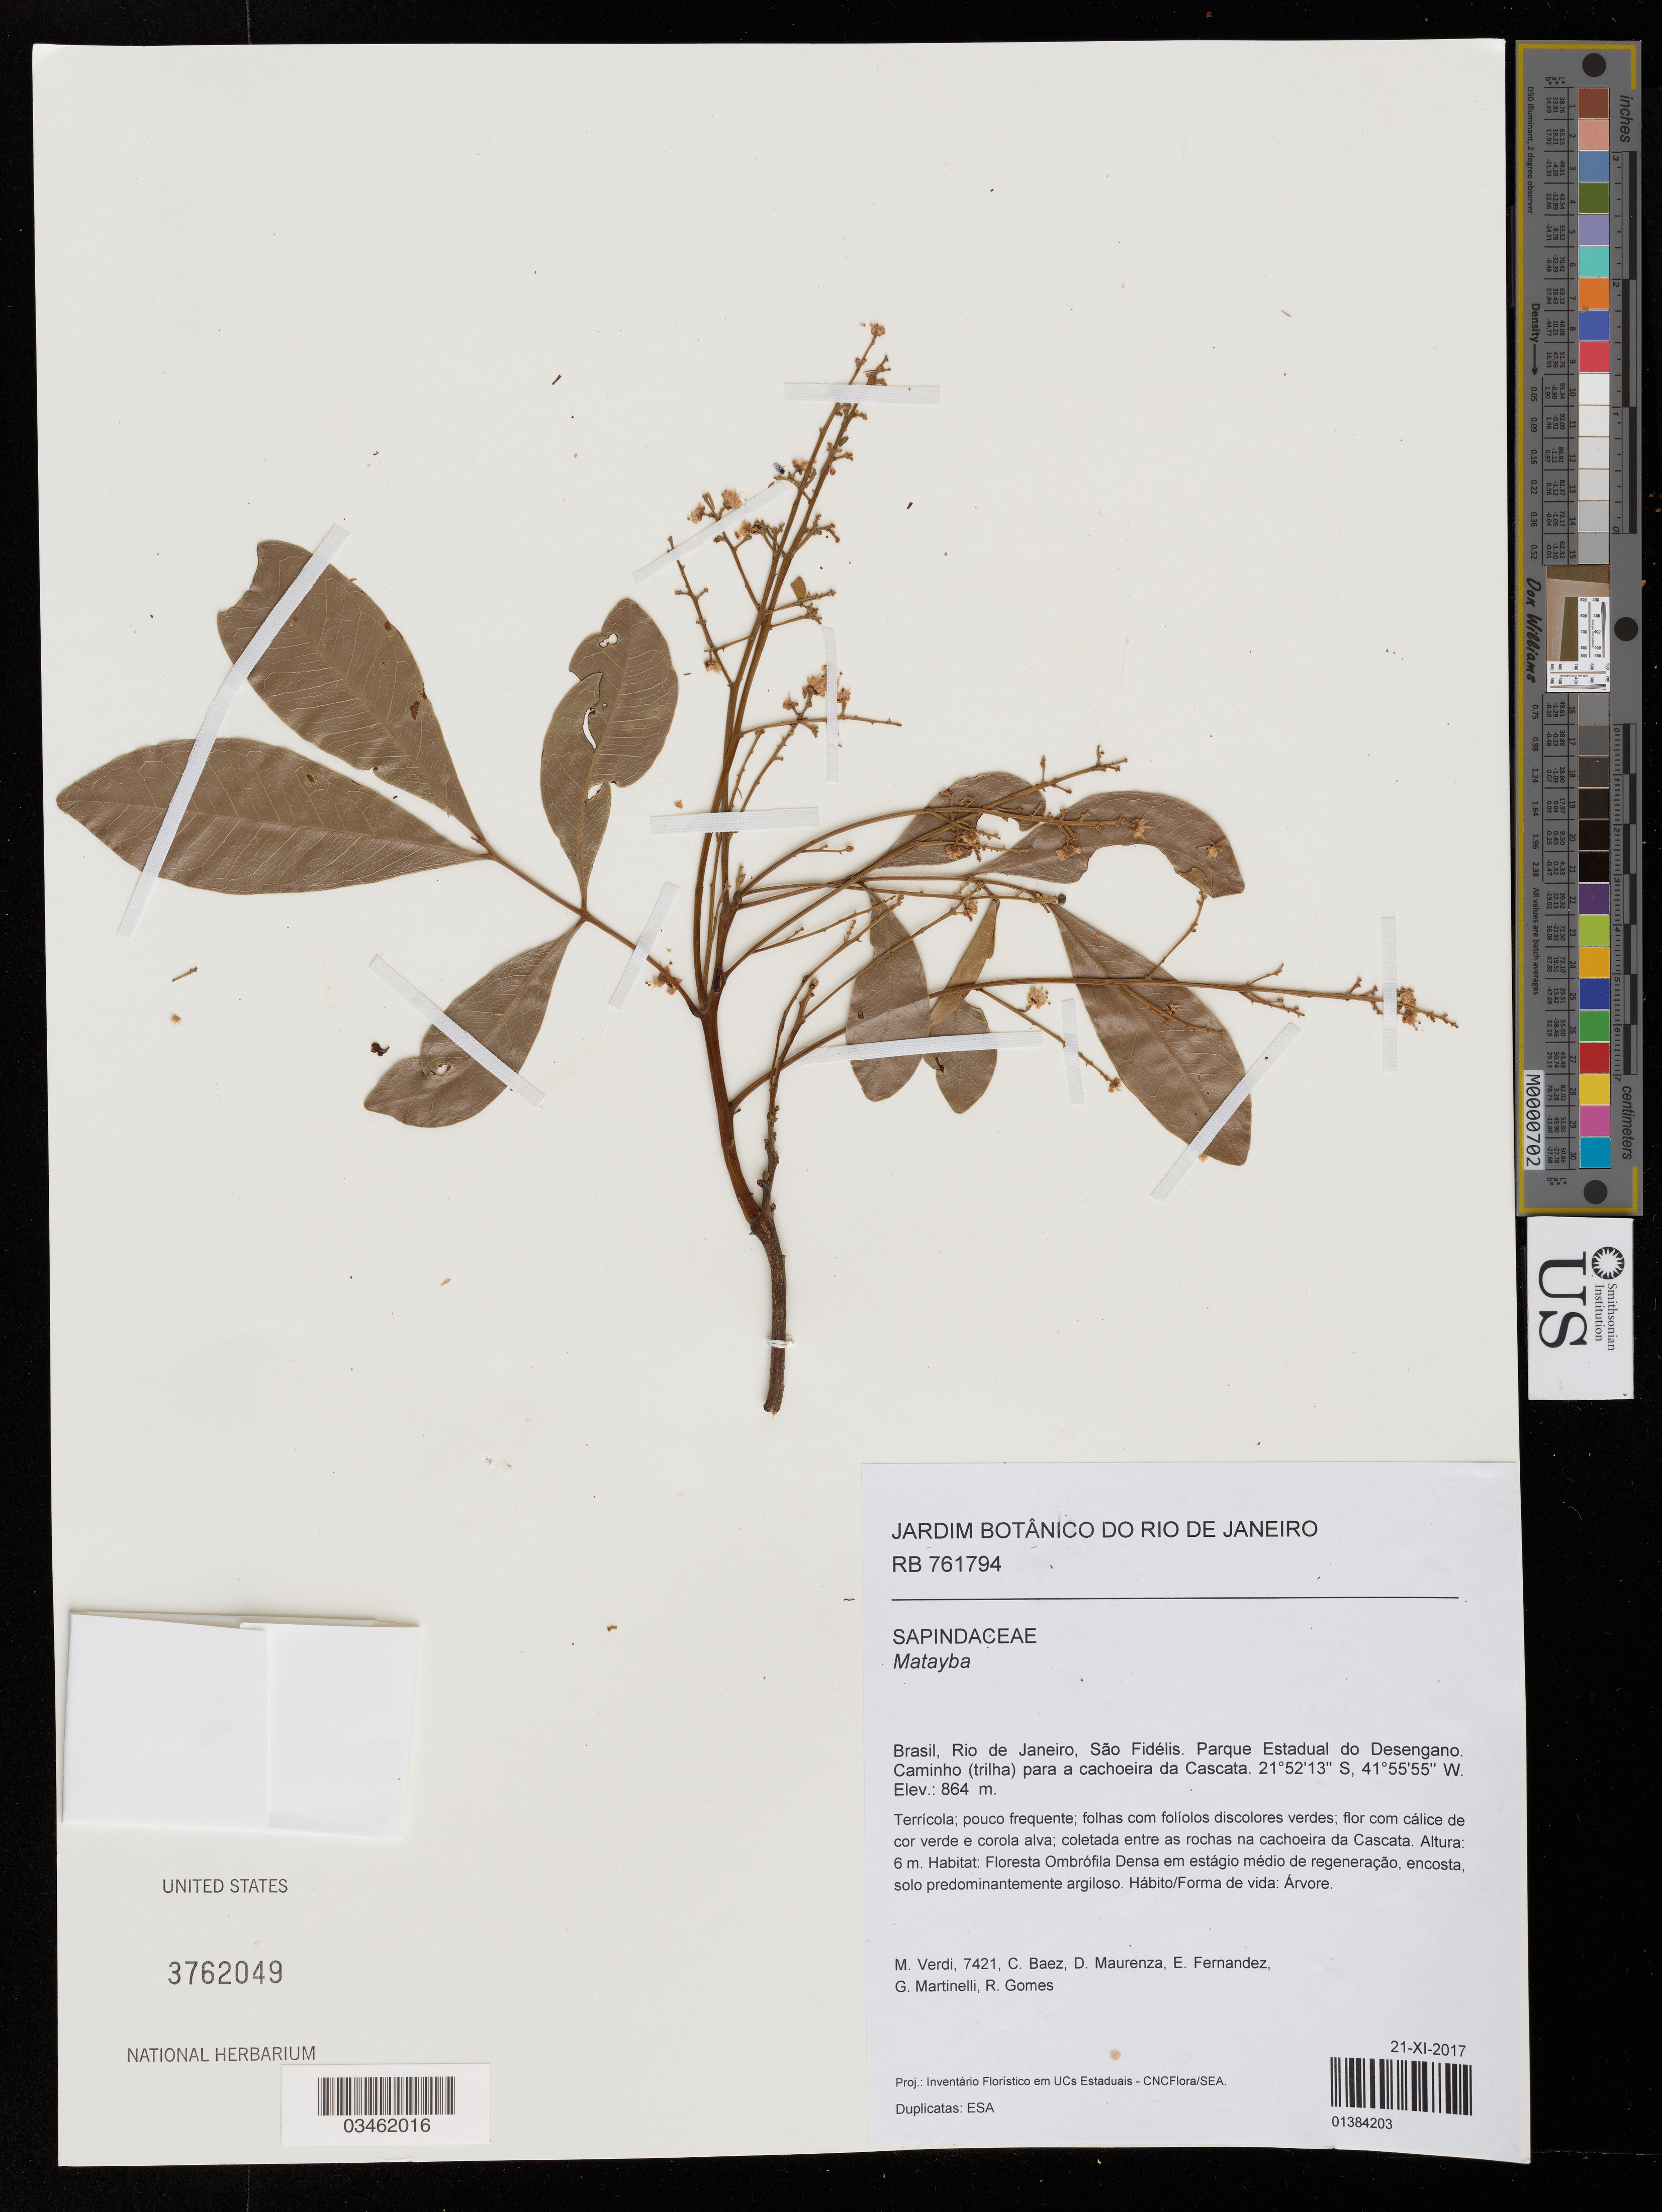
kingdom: Plantae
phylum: Tracheophyta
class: Magnoliopsida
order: Sapindales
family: Sapindaceae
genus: Matayba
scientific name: Matayba cristae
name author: Reitz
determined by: Acevedo-Rodriguez, P., (US), Smithsonian Institution - National Museum of Natural History (UNITED STATES)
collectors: M. Verdi, C. Baez, D. Maurenza, E. Fernandez & et al.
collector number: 7421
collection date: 2017-11-21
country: Brazil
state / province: Rio de Janeiro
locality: São Fidélis. Parque Estadual do Desengano. Caminho (trilha) para a cachoeira da Cascata.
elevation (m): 864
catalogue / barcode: US 3762049